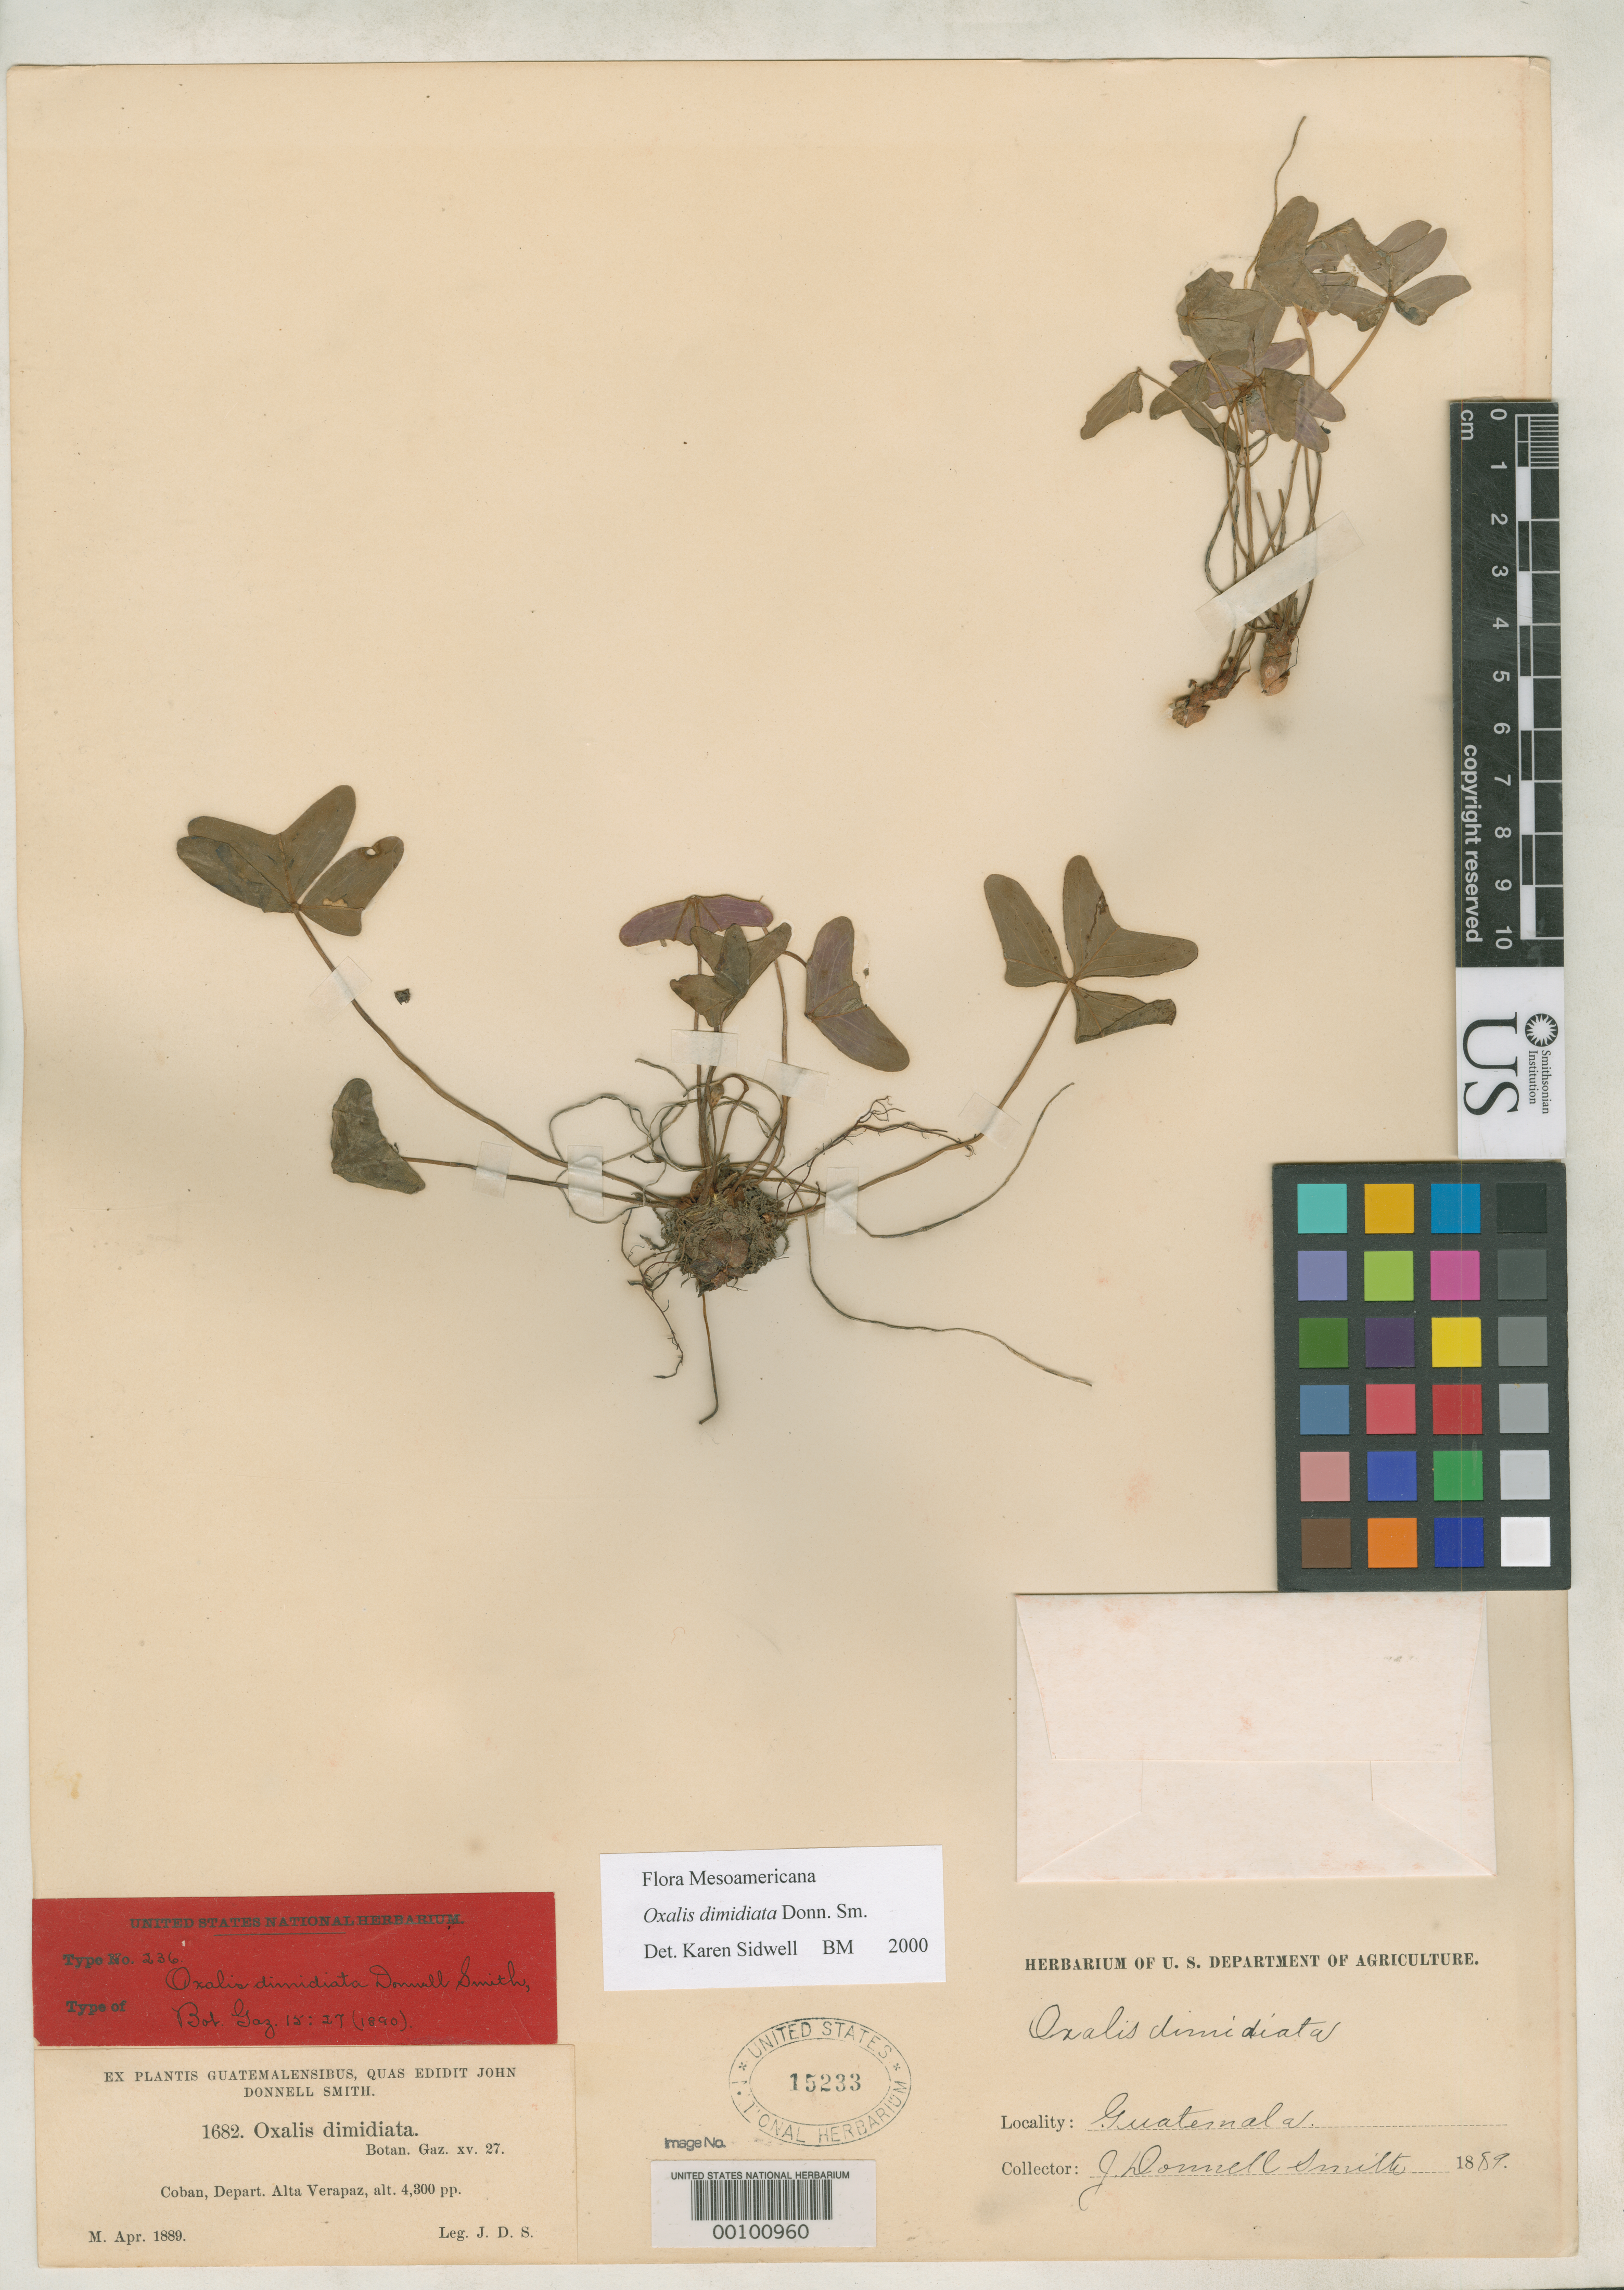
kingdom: Plantae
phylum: Tracheophyta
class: Magnoliopsida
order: Oxalidales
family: Oxalidaceae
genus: Oxalis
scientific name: Oxalis dimidiata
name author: Donn. Sm.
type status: Type Collection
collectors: J. Donnell Smith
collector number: Ex Pl. Guat. 1682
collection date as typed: Apr 1889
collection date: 1889-04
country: Guatemala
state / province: Alta Verapaz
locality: Near Cobán.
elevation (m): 1311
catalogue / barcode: US 15233